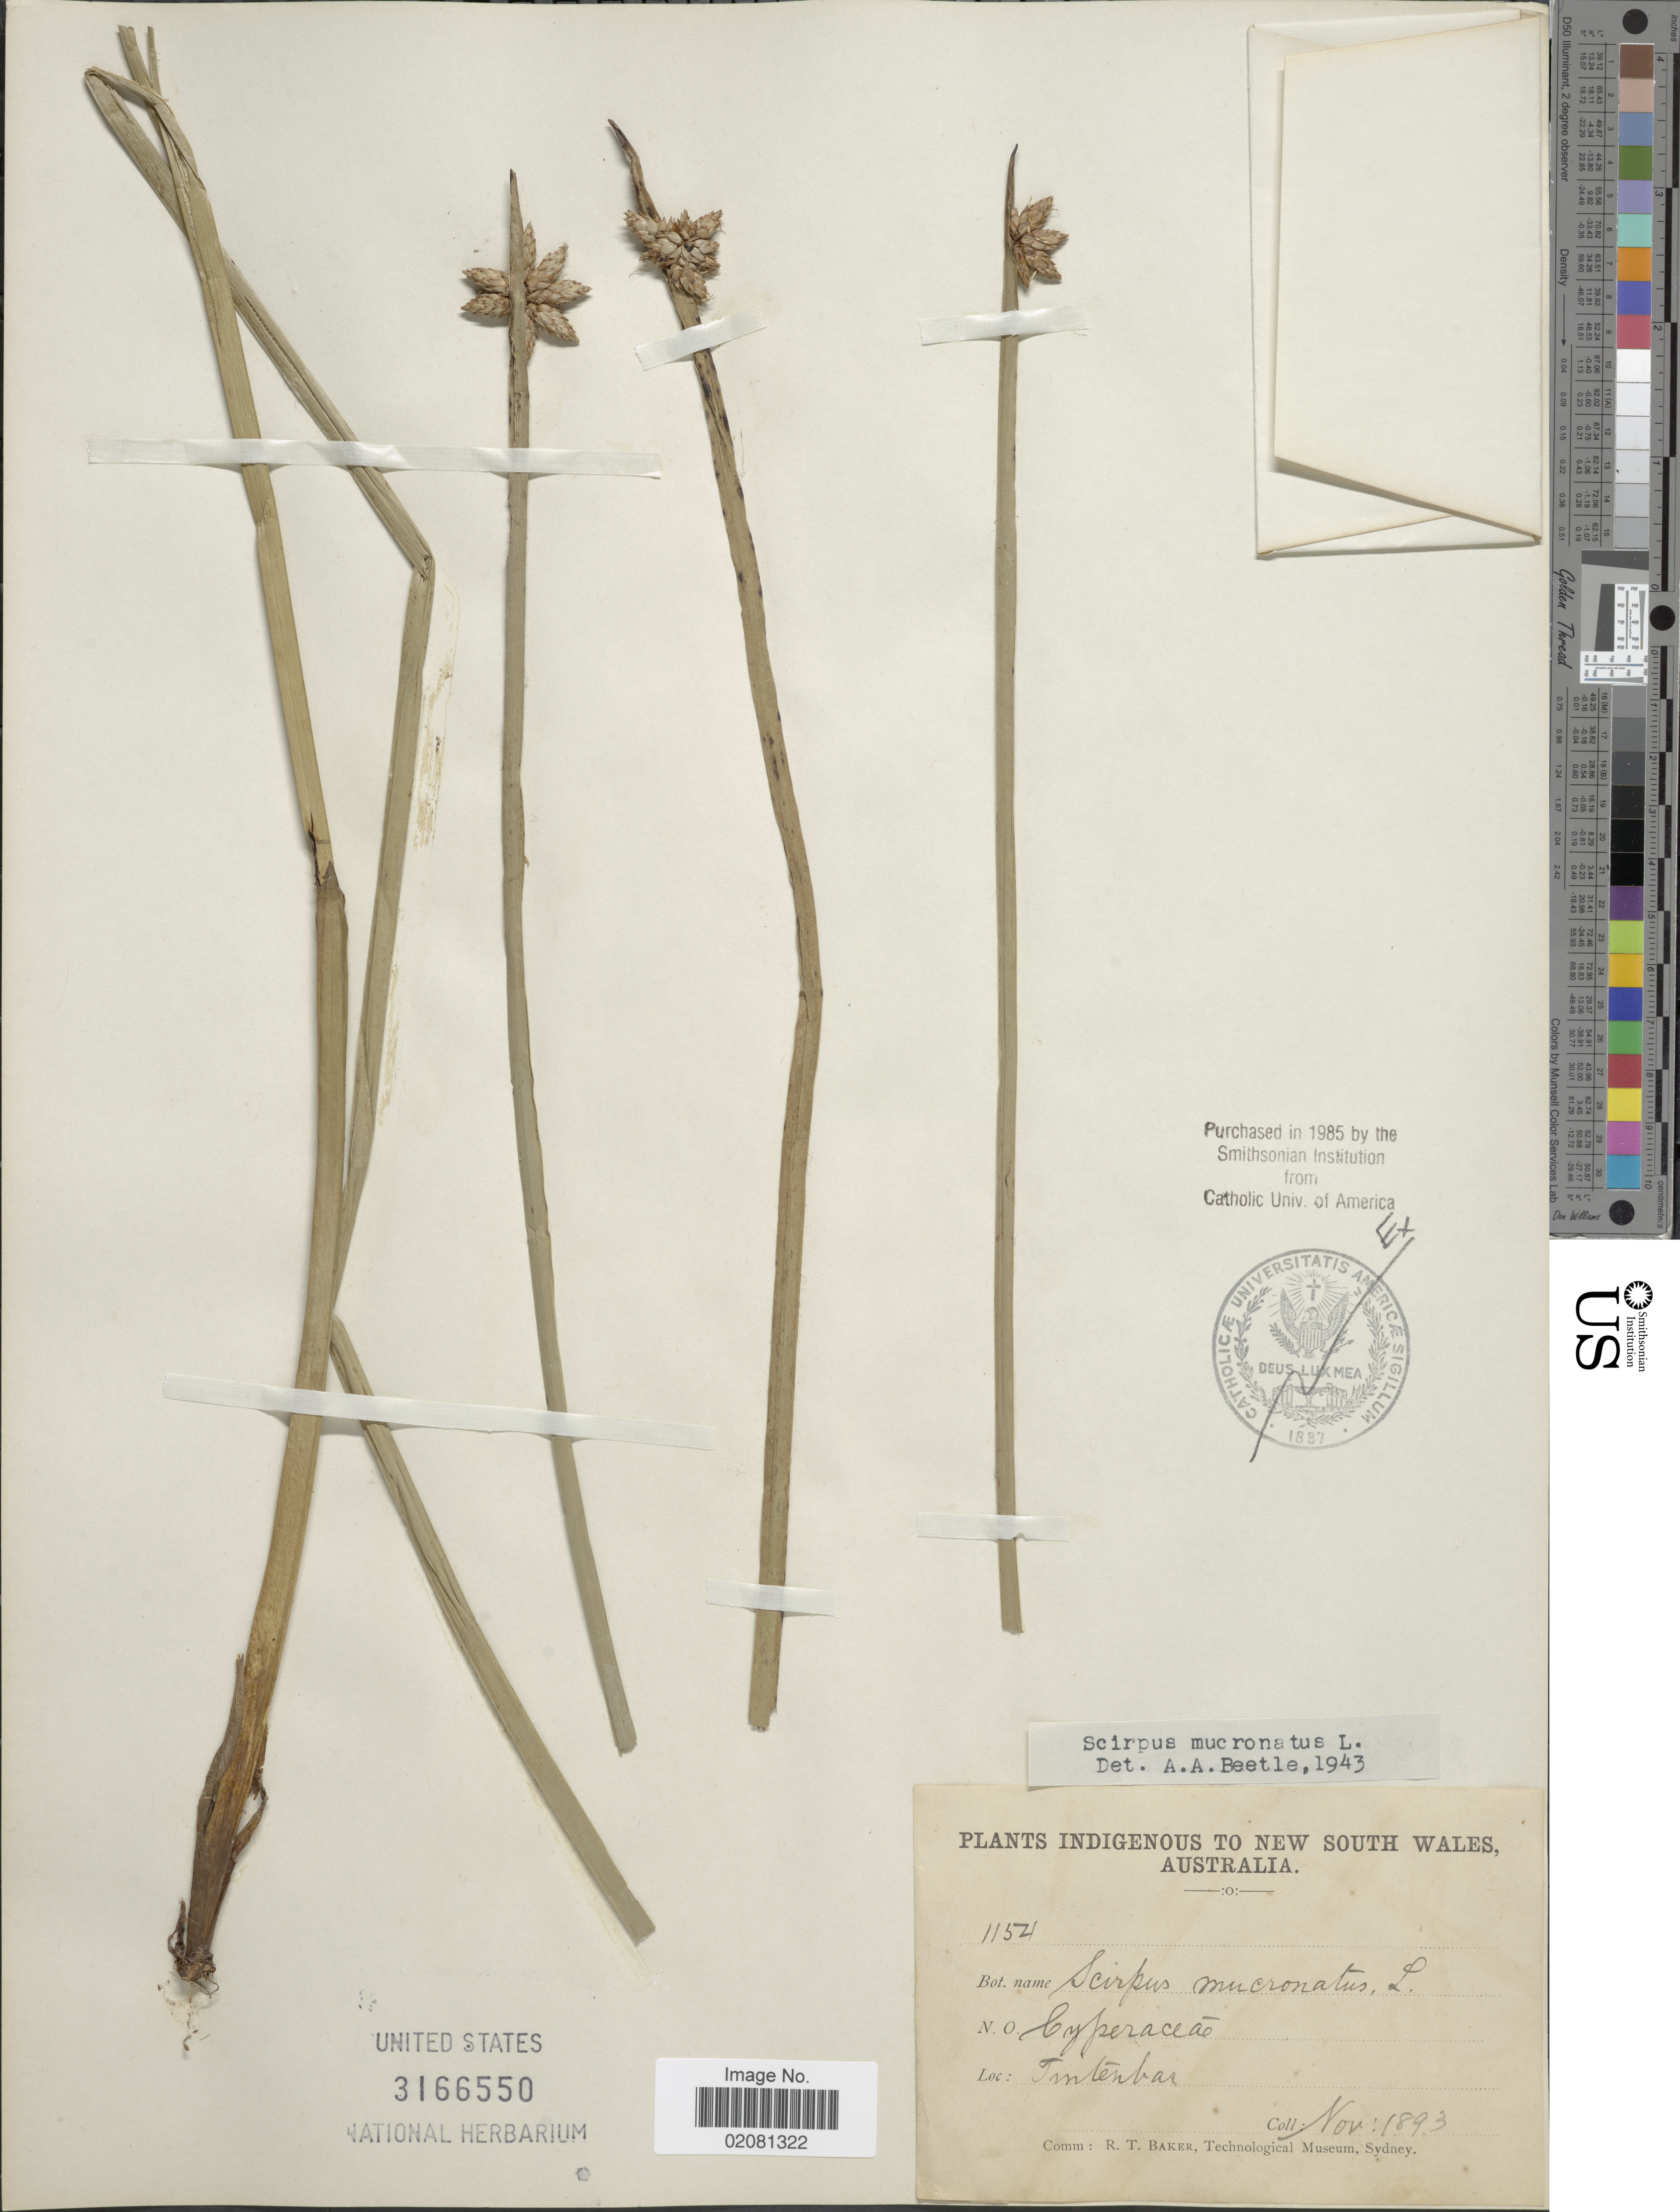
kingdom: Plantae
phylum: Tracheophyta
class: Liliopsida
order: Poales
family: Cyperaceae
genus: Schoenoplectus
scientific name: Schoenoplectus mucronatus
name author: (L.) Palla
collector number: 11521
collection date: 1893-11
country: Australia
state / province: New South Wales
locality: Tintenbar.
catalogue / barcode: US 3166550